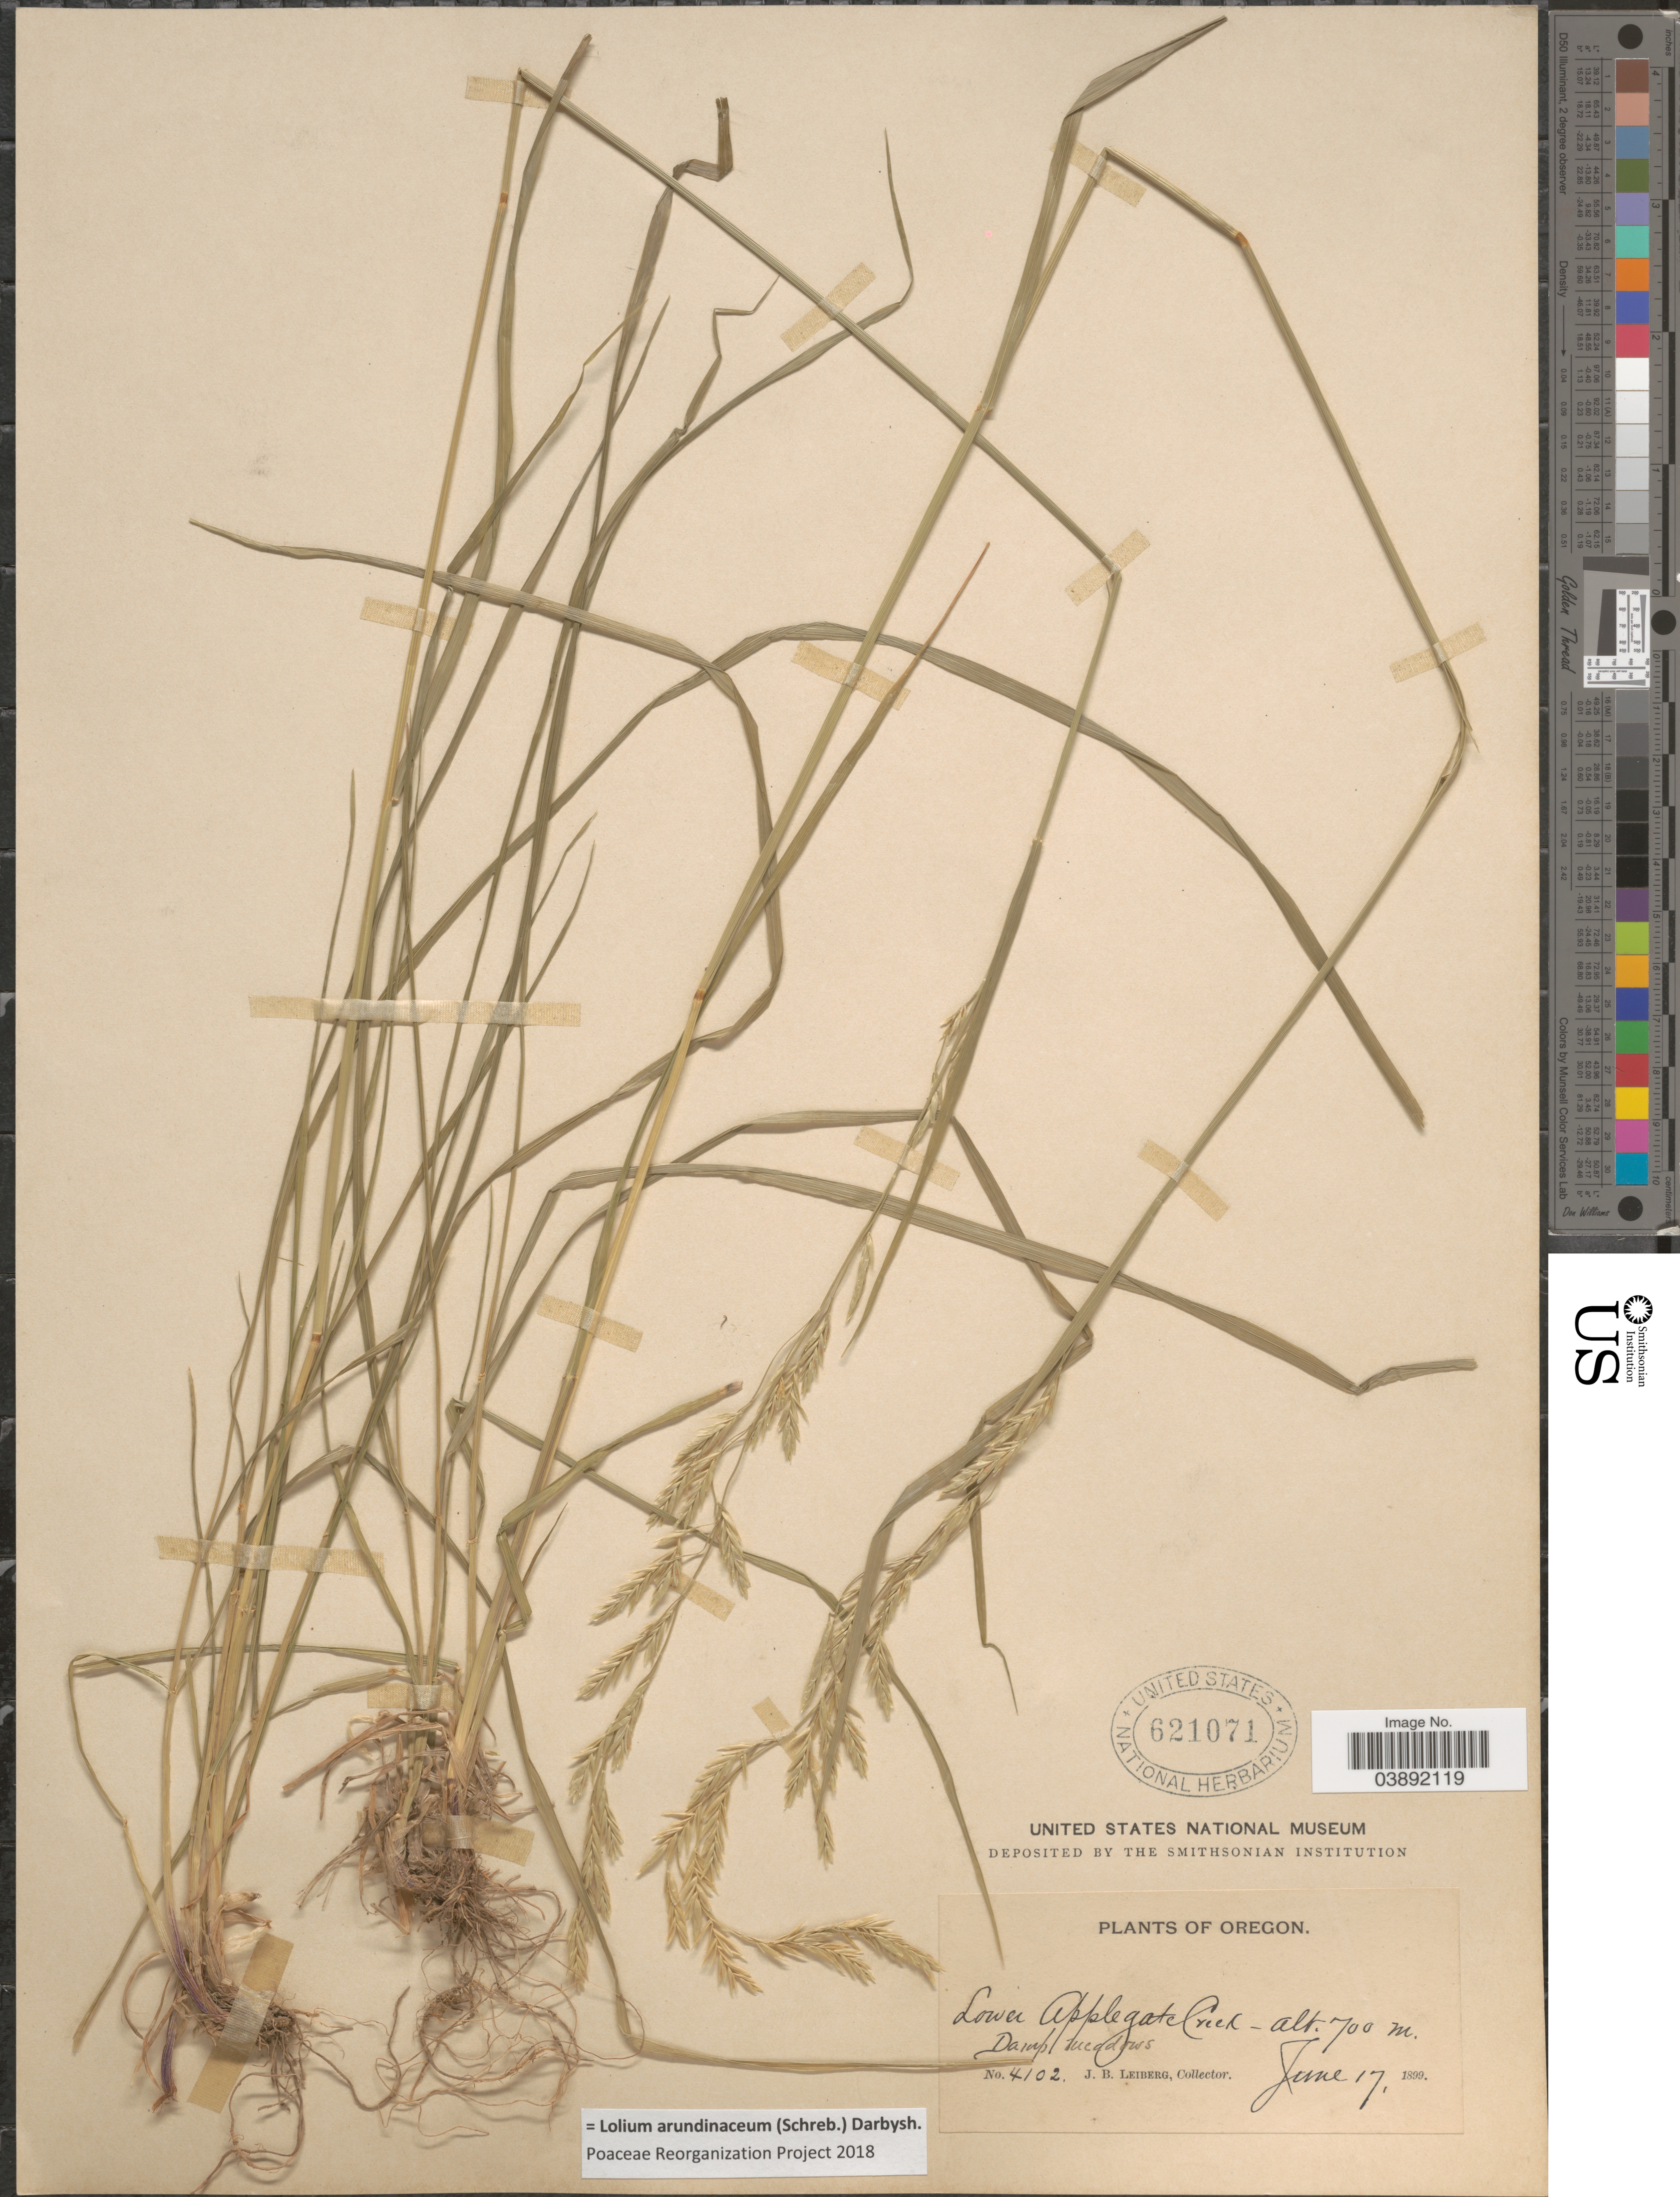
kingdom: Plantae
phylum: Tracheophyta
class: Liliopsida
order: Poales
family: Poaceae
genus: Lolium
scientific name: Lolium arundinaceum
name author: (Schreb.) Darbysh.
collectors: J. B. Leiberg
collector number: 4102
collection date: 1899-06-17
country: United States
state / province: Oregon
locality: Lower Applegate Creek.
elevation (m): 700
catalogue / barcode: US 621071